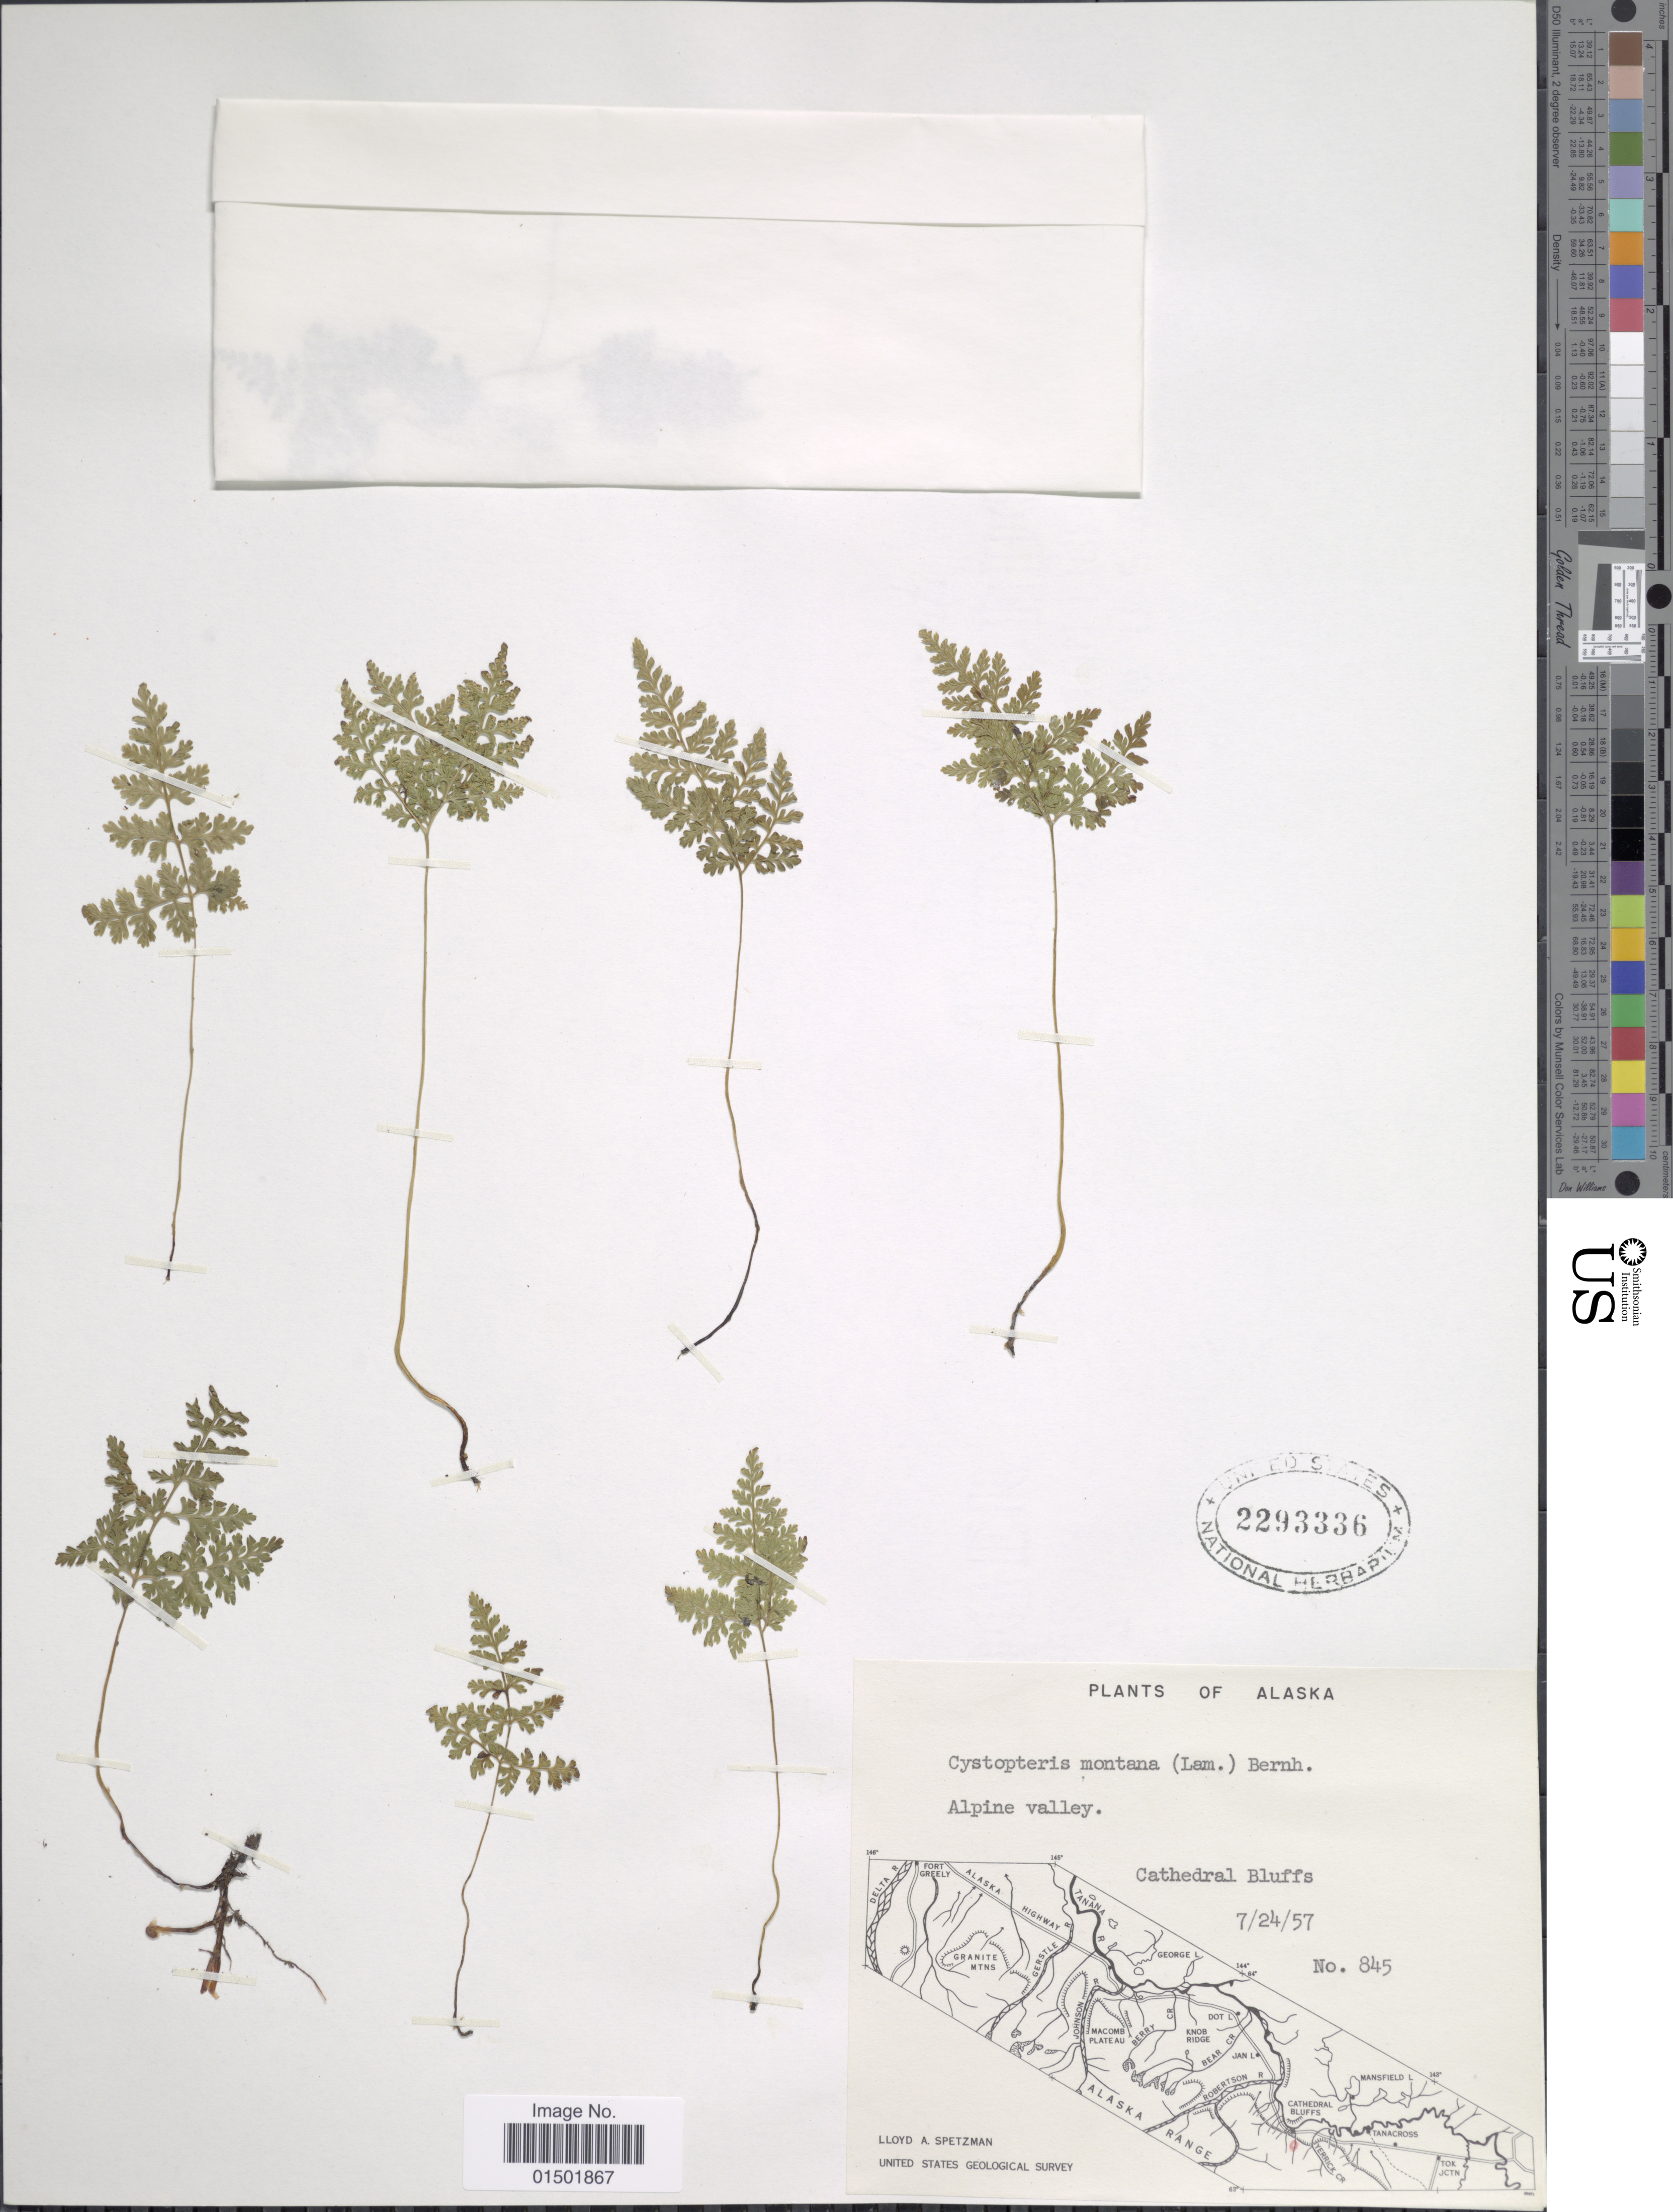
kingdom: Plantae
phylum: Tracheophyta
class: Polypodiopsida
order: Polypodiales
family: Cystopteridaceae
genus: Cystopteris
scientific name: Cystopteris montana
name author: (Lam.) Desv.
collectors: L. Spetzman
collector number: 845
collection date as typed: Transcribed d/m/y: 24/7/57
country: United States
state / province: Alaska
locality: Alpine Valley. Cathedral Bluffs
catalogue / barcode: US 2293336